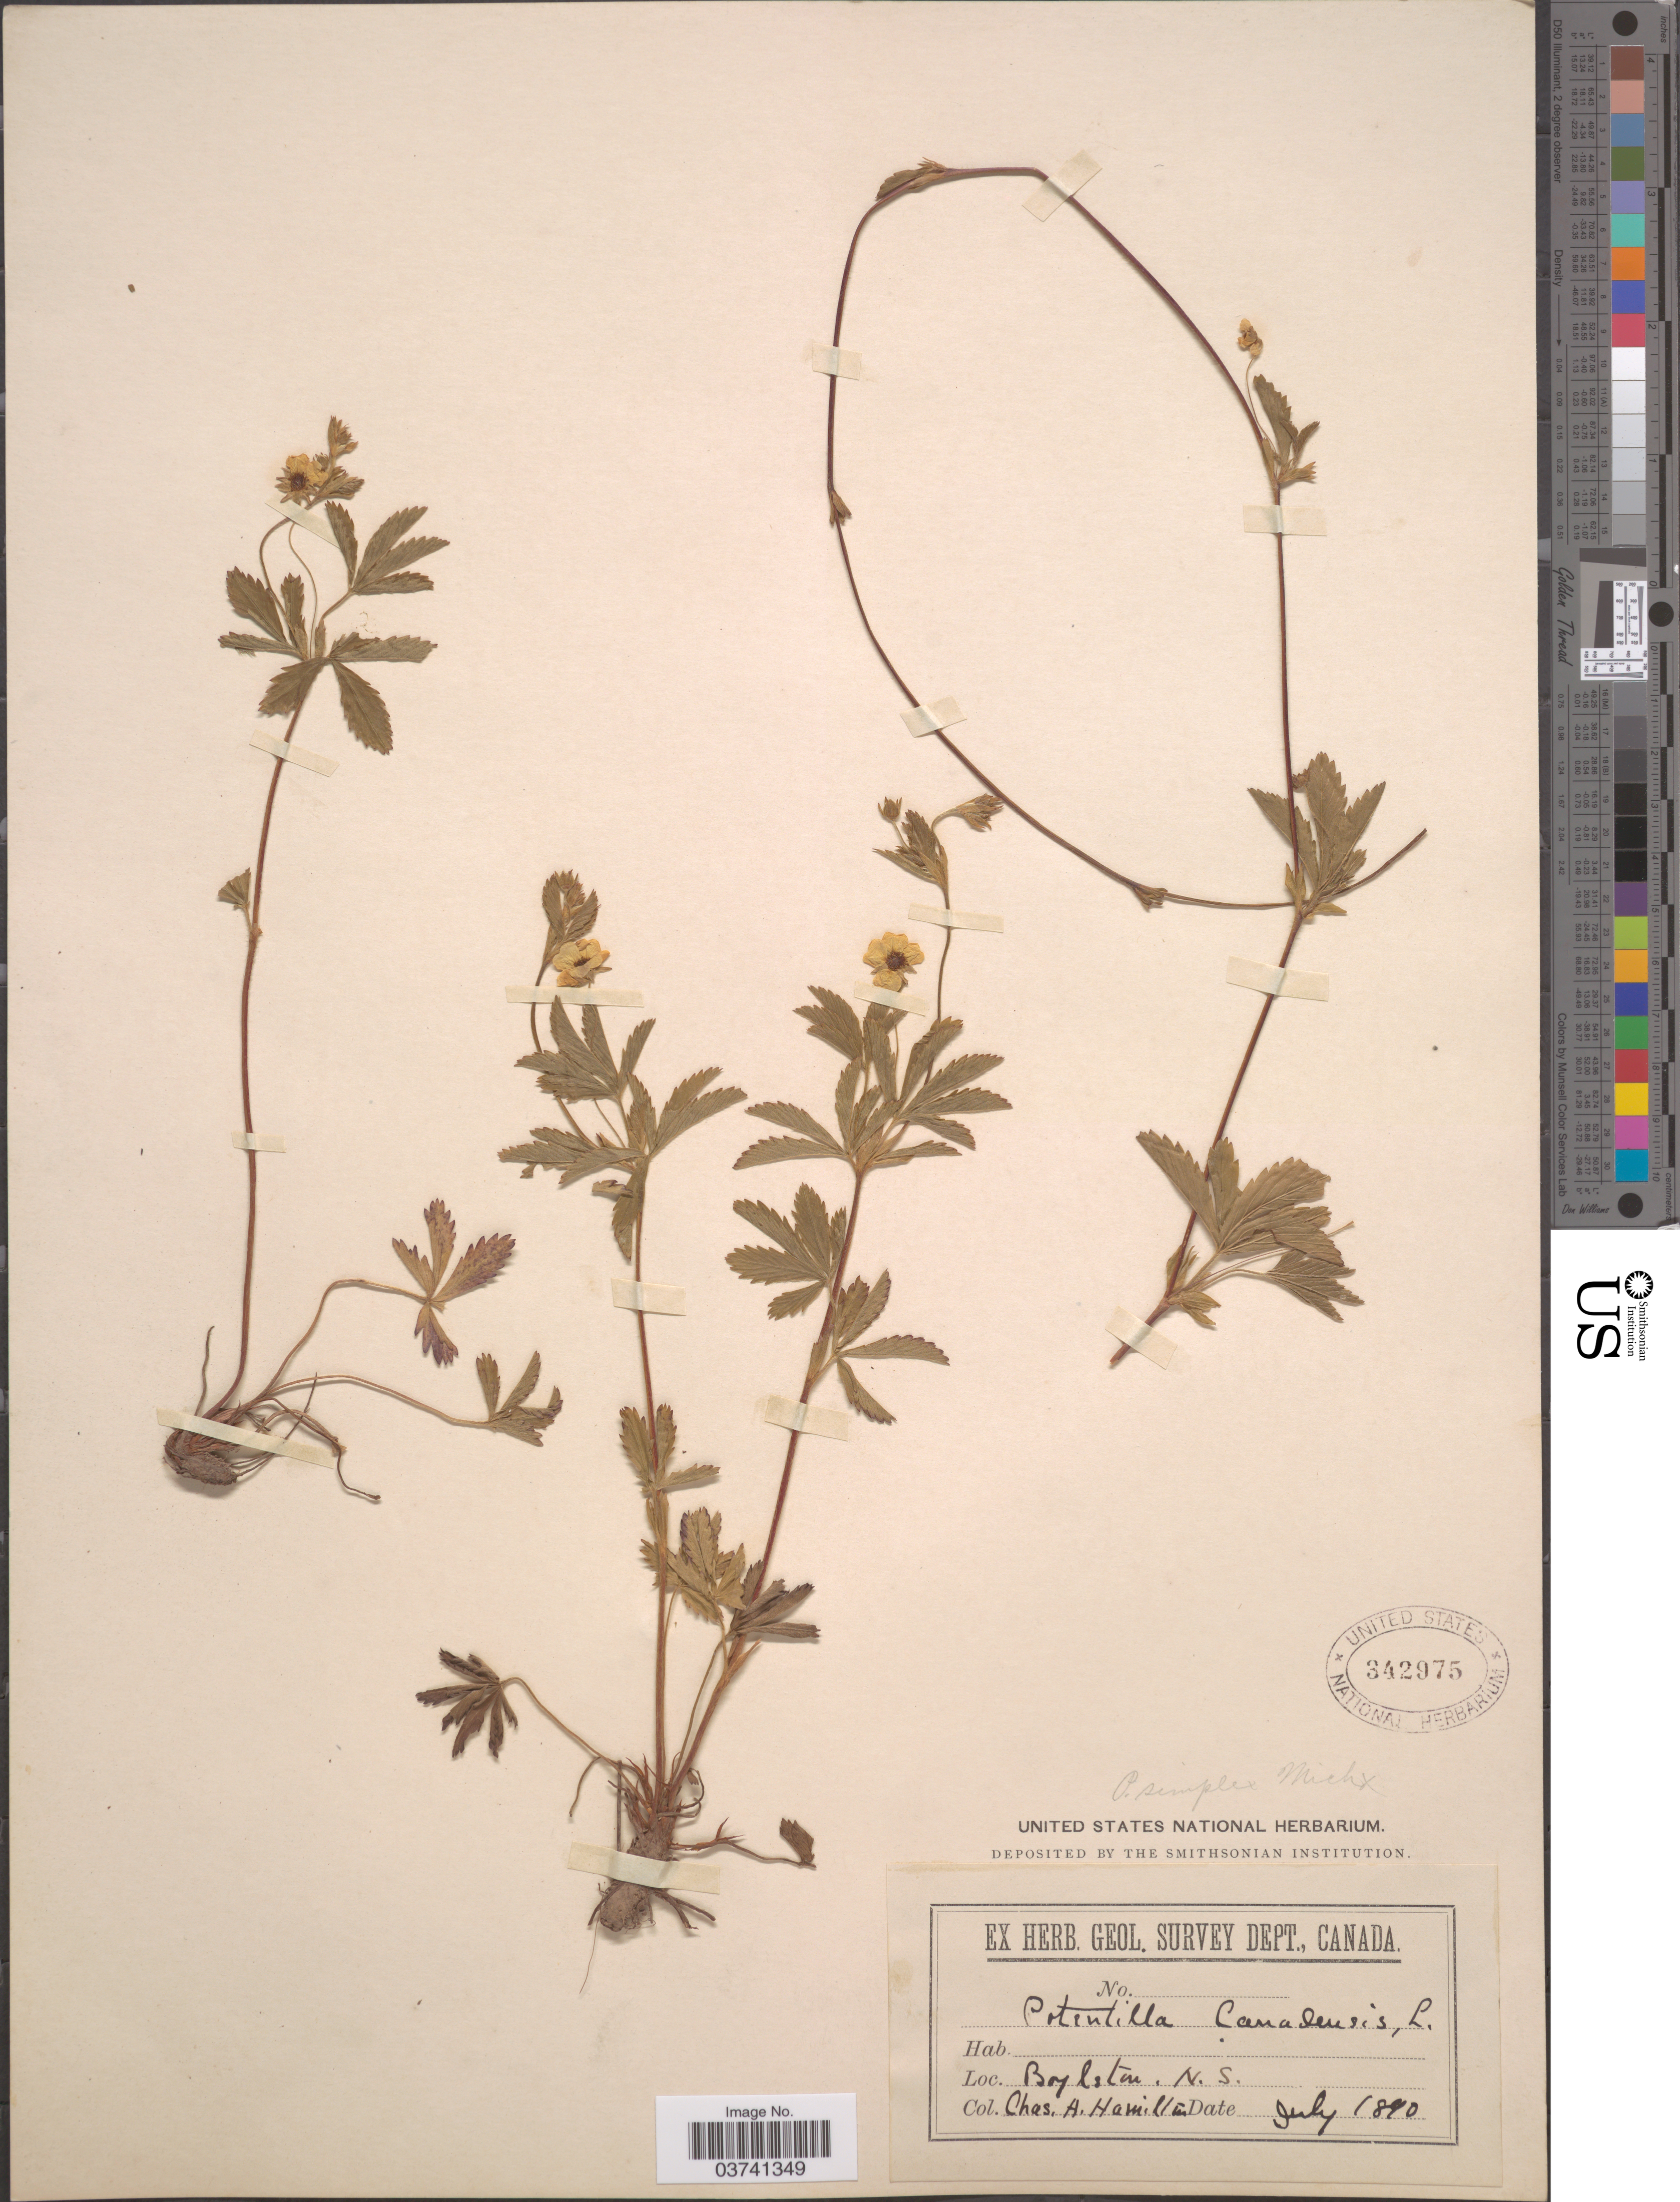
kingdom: Plantae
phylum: Tracheophyta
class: Magnoliopsida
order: Rosales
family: Rosaceae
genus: Potentilla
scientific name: Potentilla simplex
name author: Michx.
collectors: C. A. Hamilton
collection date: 1890-07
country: Canada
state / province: Nova Scotia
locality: Boylston.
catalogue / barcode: US 342975